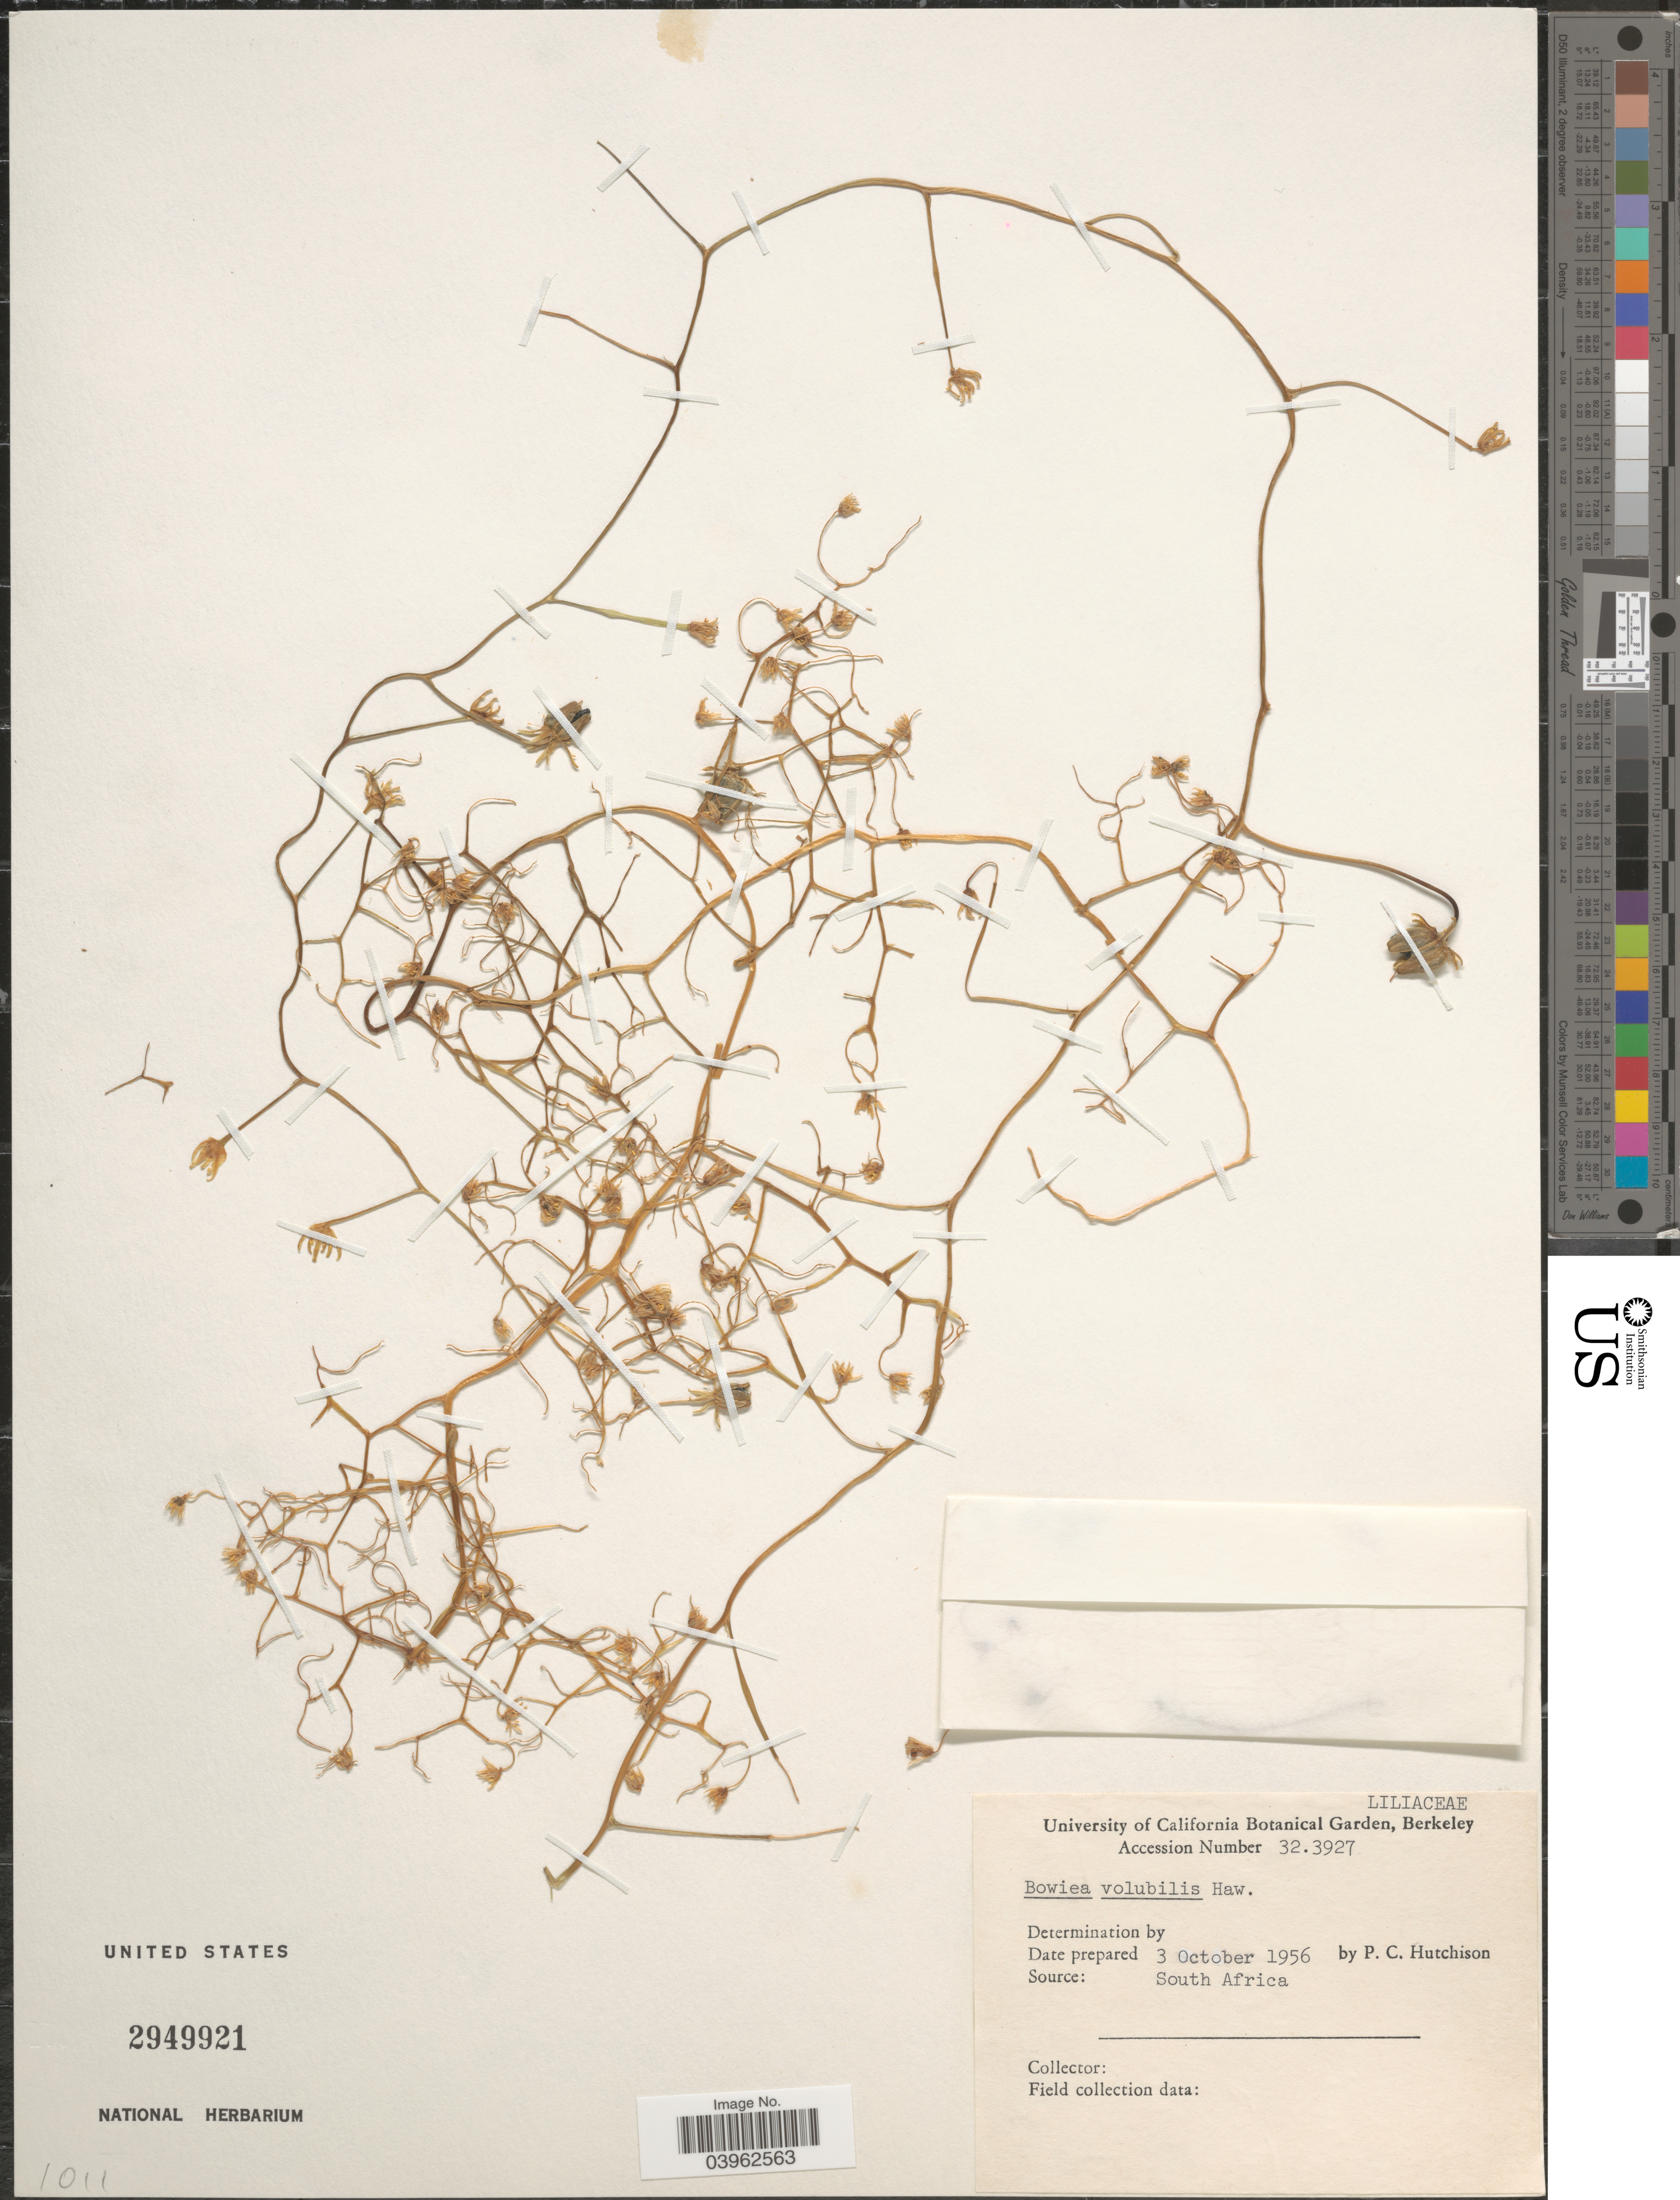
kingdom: Plantae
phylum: Tracheophyta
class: Liliopsida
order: Asparagales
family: Asparagaceae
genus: Bowiea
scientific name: Bowiea volubilis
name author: Harv. ex Hook. f.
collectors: P. C. Hutchison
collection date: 1956-10-03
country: United States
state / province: California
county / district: Alameda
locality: University of California Botanical Garden, Berkeley.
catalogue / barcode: US 2949921